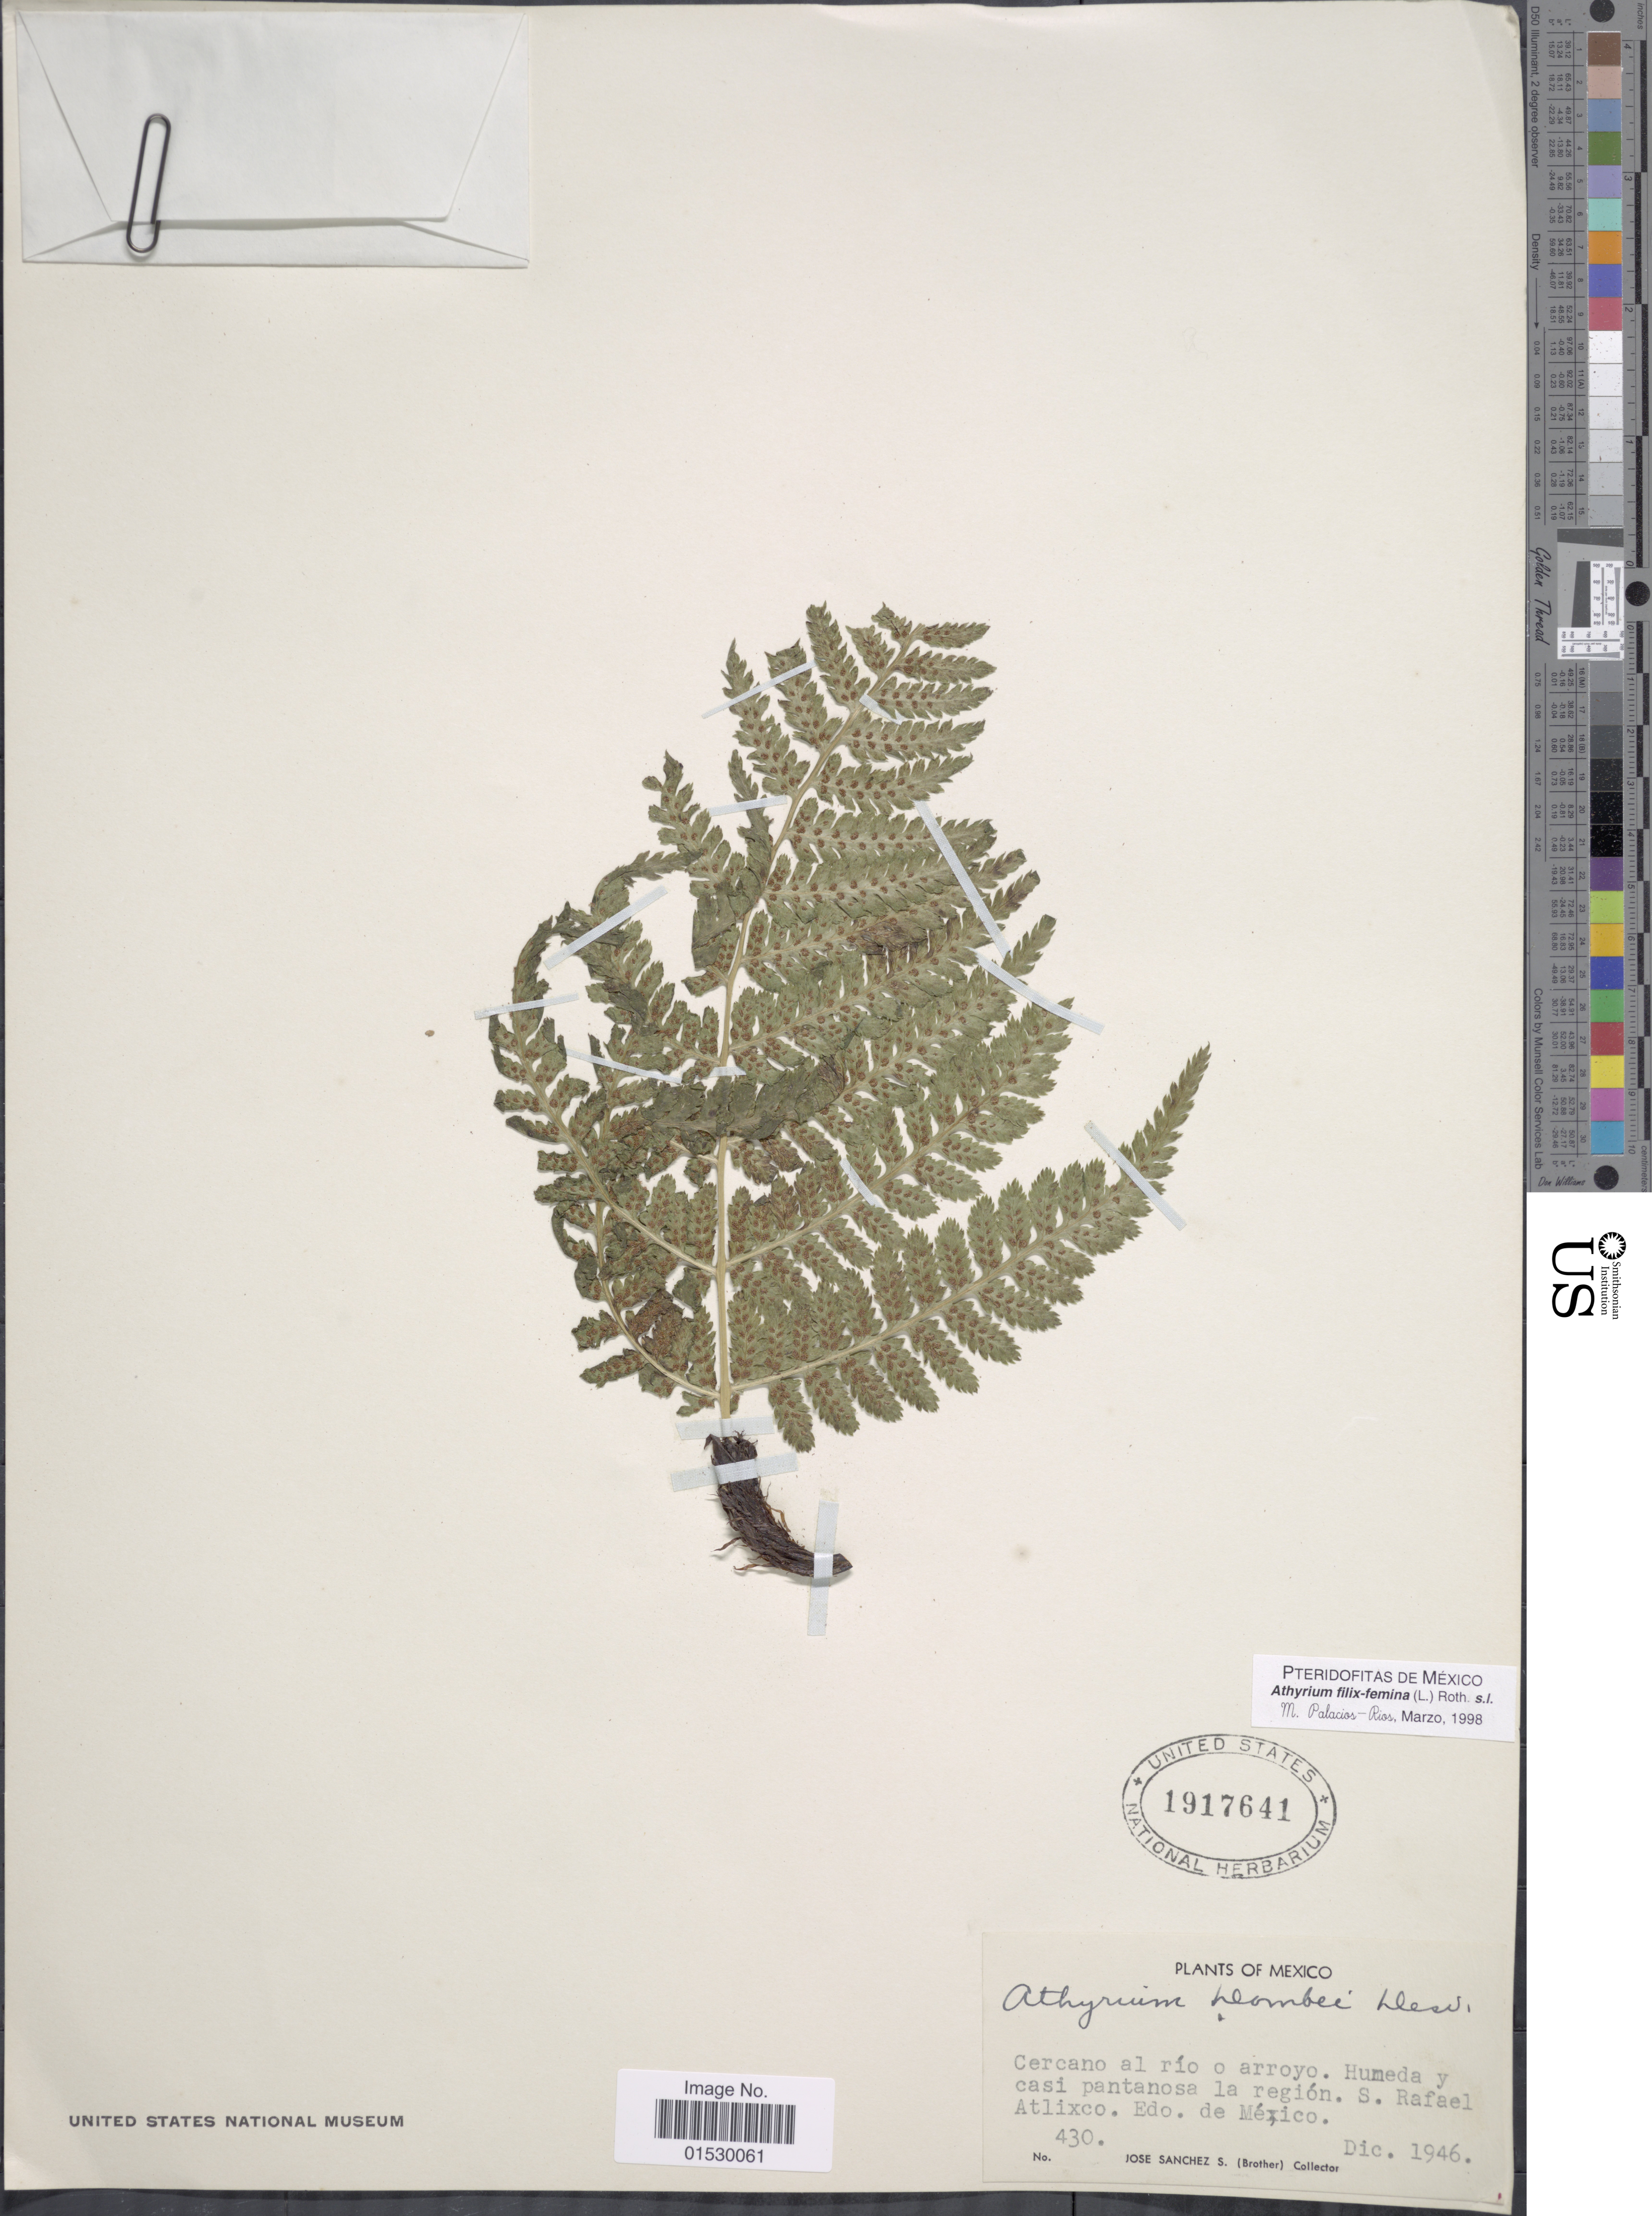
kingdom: Plantae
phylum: Tracheophyta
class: Polypodiopsida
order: Polypodiales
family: Athyriaceae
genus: Athyrium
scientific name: Athyrium dombei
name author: (Desv.) C. Chr.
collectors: J. Sánchez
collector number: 430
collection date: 1946-12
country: Mexico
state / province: México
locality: Cercano al rio o arroyo. Humeda y casi pantanosa la region. S. Rafael Atlixco. Edo.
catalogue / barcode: US 1917641